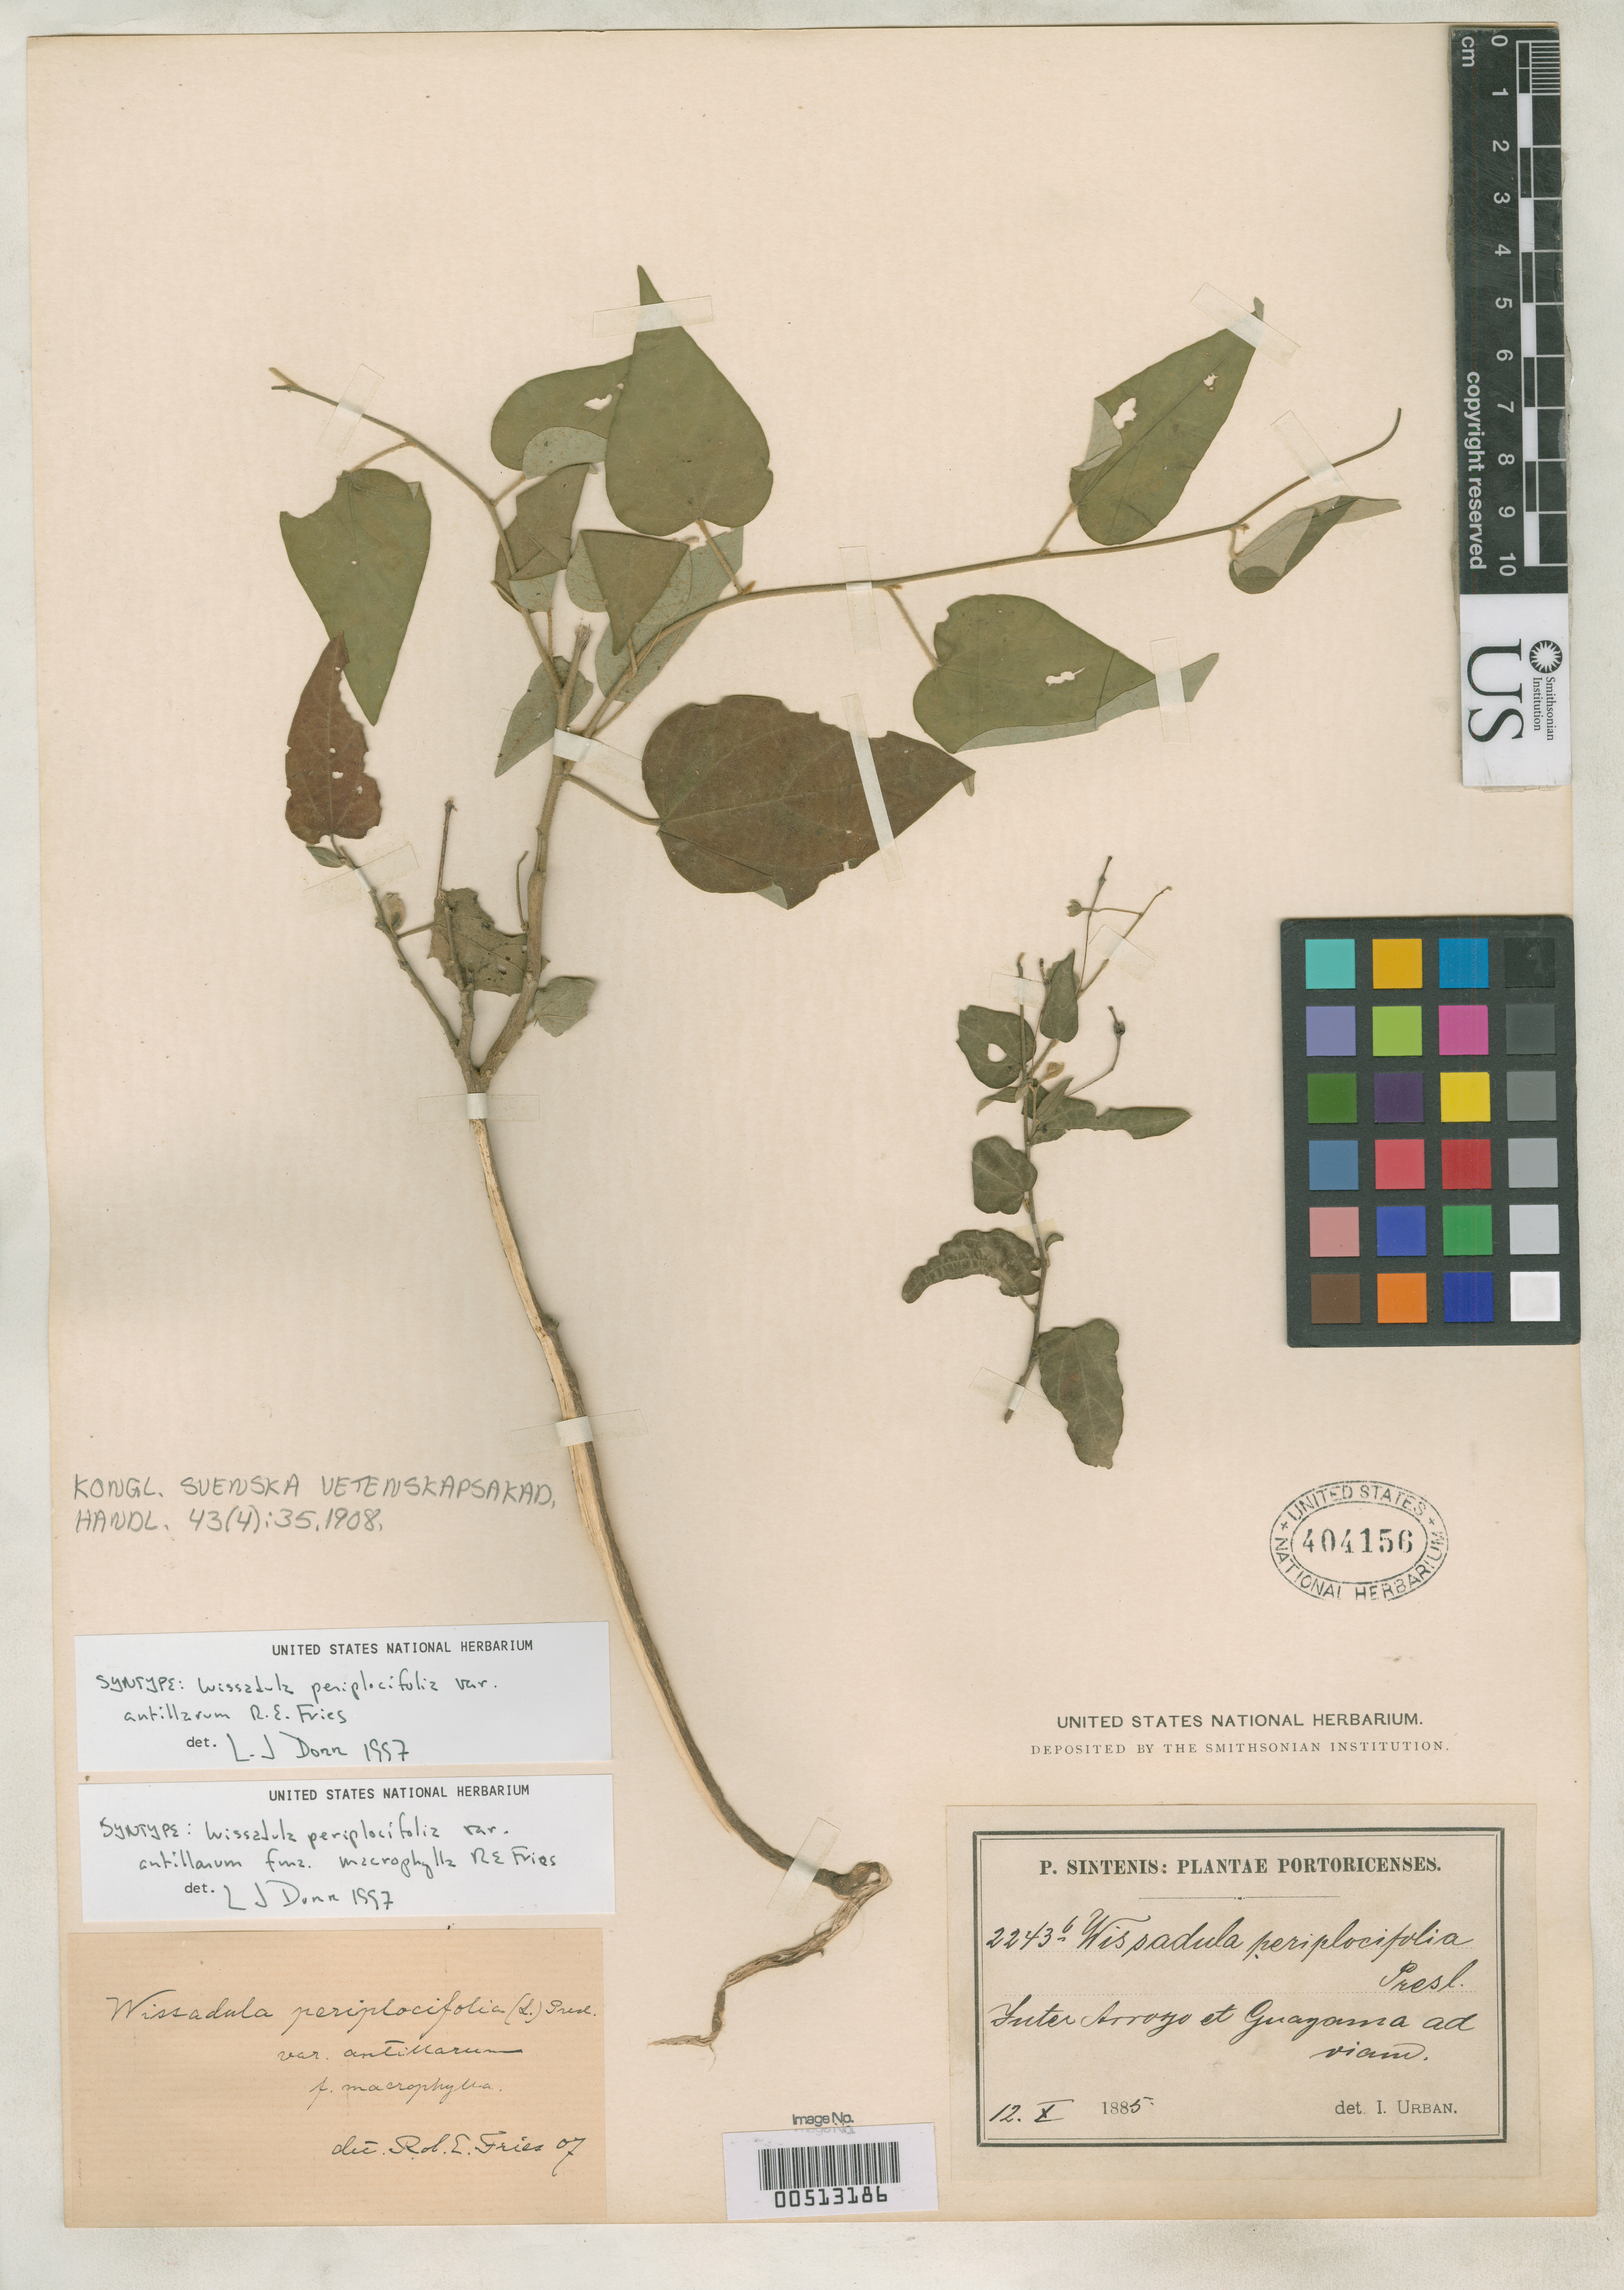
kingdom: Plantae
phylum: Tracheophyta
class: Magnoliopsida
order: Malvales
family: Malvaceae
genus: Wissadula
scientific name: Wissadula periplocifolia f. macrophylla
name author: R.E. Fr.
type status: Syntype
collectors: P. Sintenis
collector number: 2243 b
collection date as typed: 12 Oct 1885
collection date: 1885-10-12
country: Puerto Rico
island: Greater Antilles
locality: Inter Arroyo et Guayama ad Viam.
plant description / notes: Wissadula periplocifolia var. antillarum R.E. Fr. described without type designated; includes 2 formae (f. microphylla, f. macrophylla), neither identified as the typical form.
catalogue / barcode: US 404156